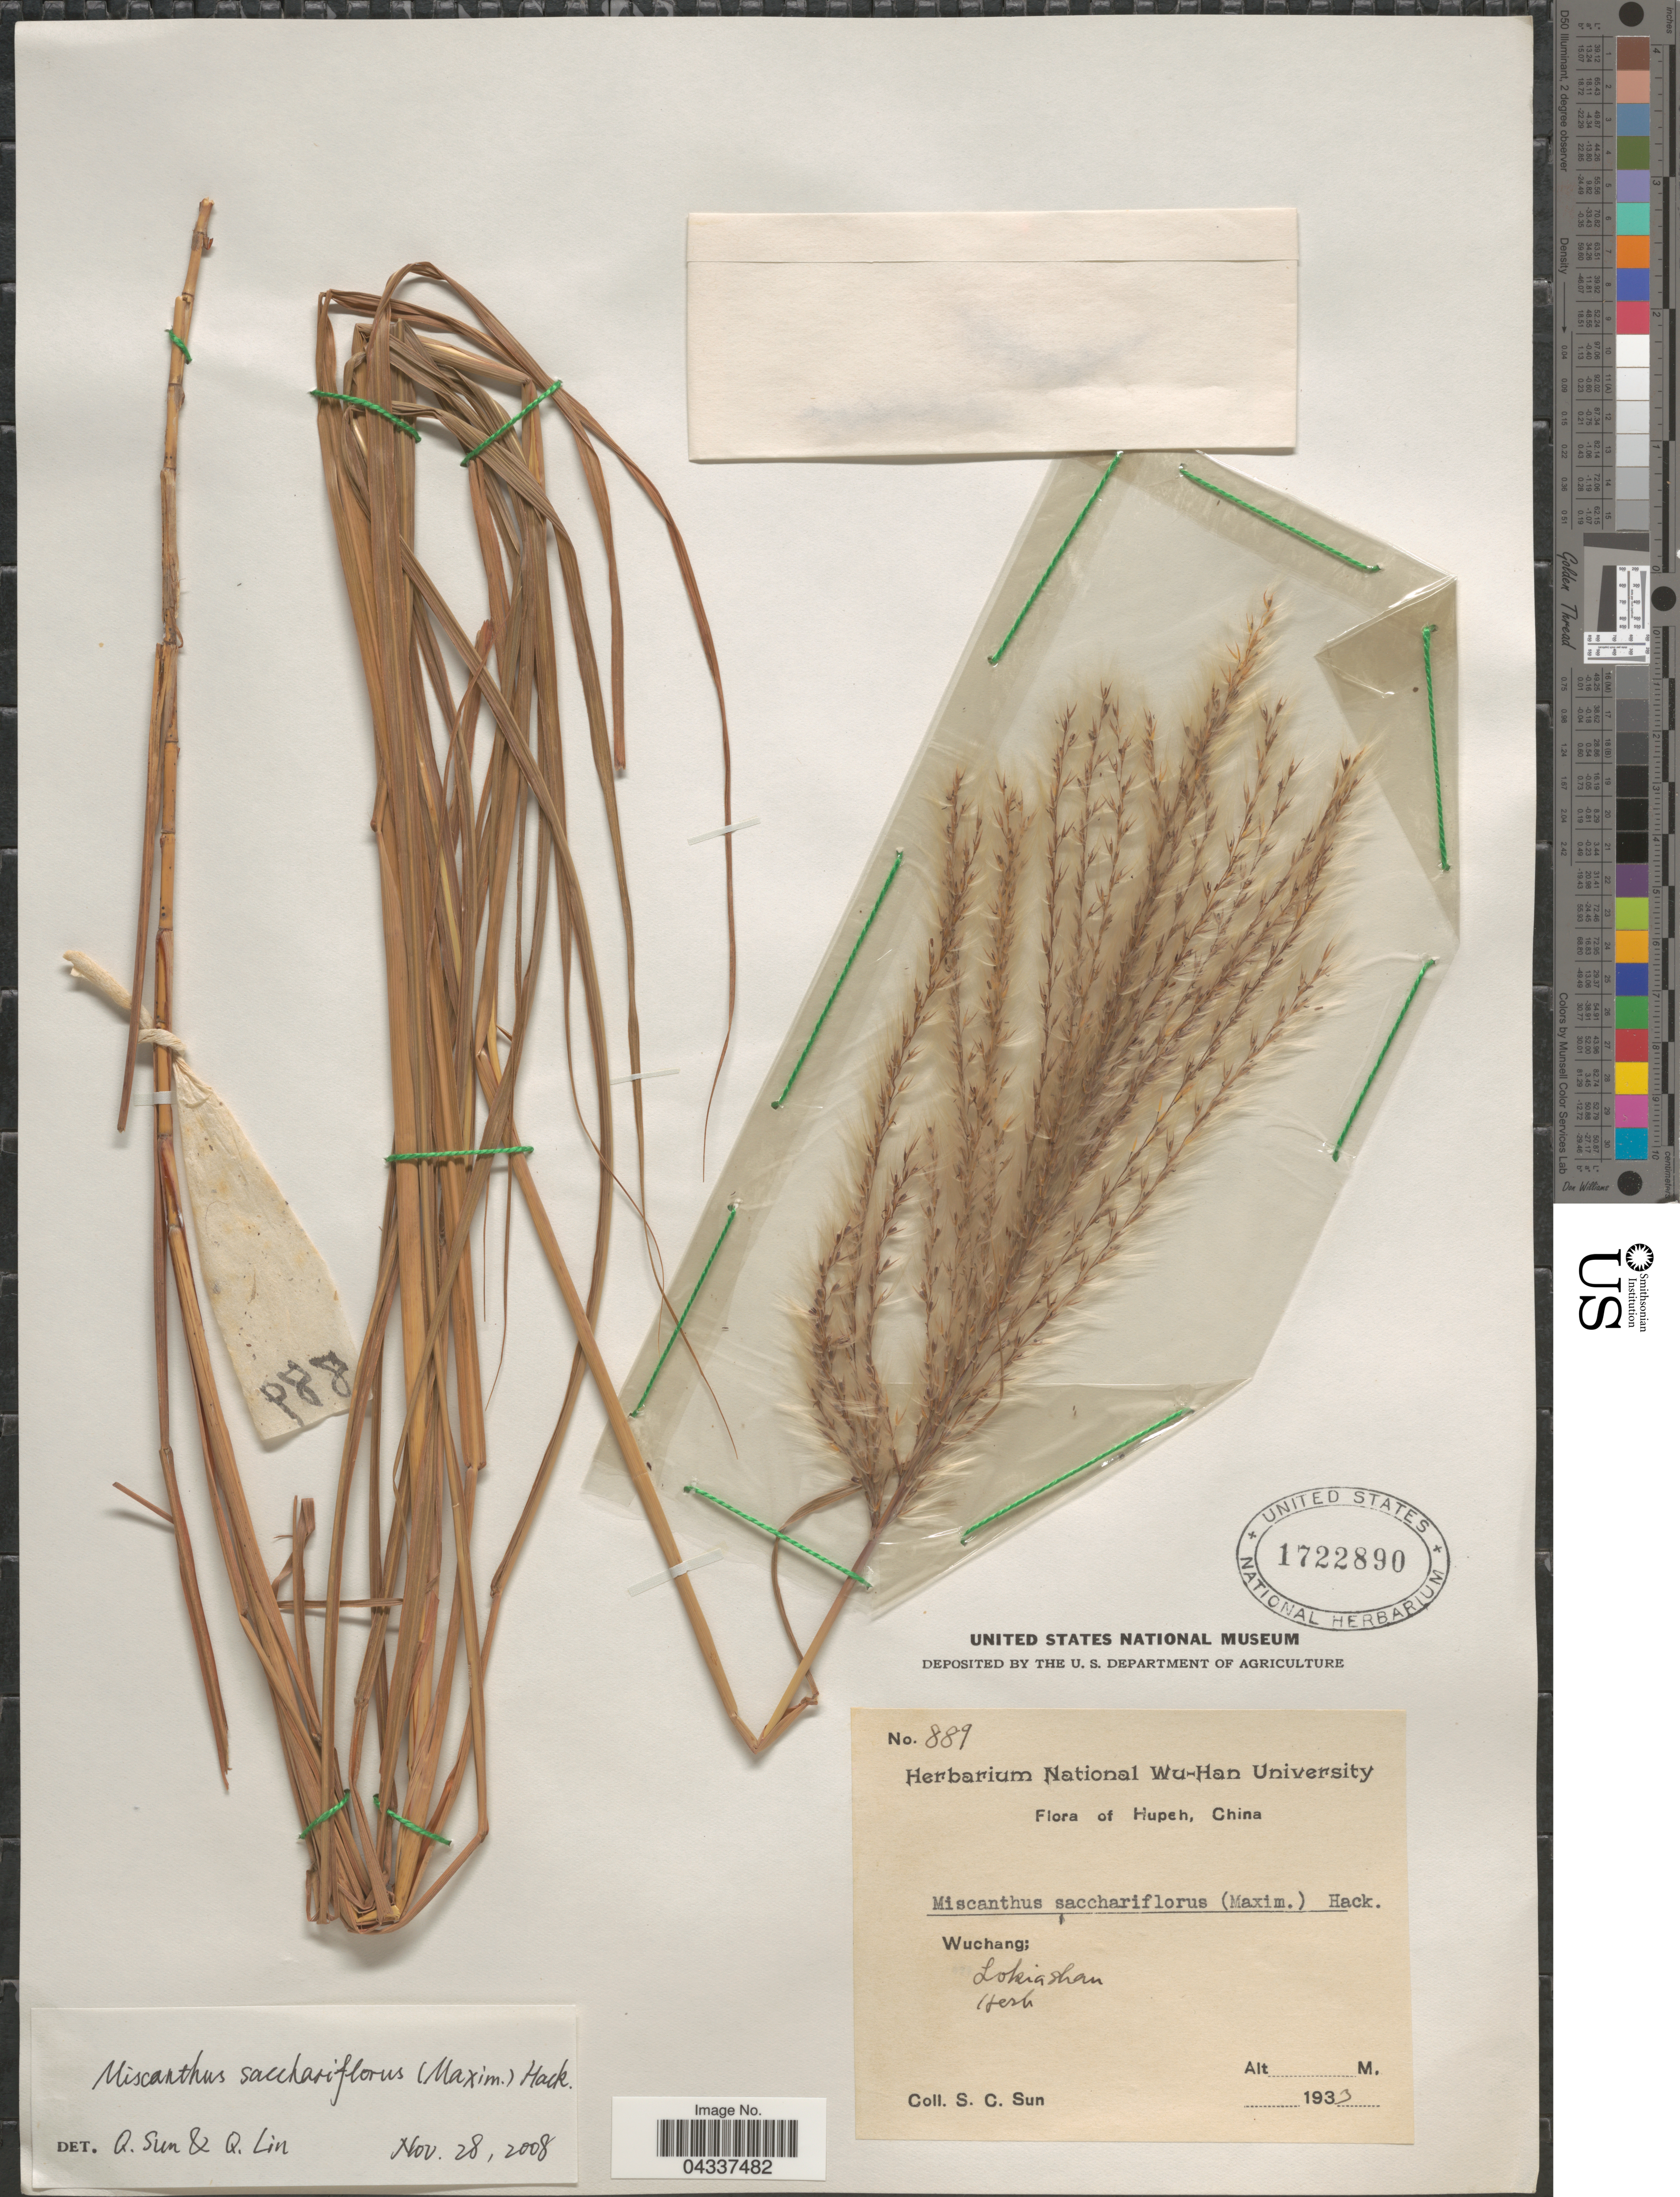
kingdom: Plantae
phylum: Tracheophyta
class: Liliopsida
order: Poales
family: Poaceae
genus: Miscanthus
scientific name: Miscanthus sacchariflorus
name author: (Maxim.) Hack.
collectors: S. C. Sun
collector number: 889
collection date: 1933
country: China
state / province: Hubei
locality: Hupeh. Wuchang; Lokaishan.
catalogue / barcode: US 1722890